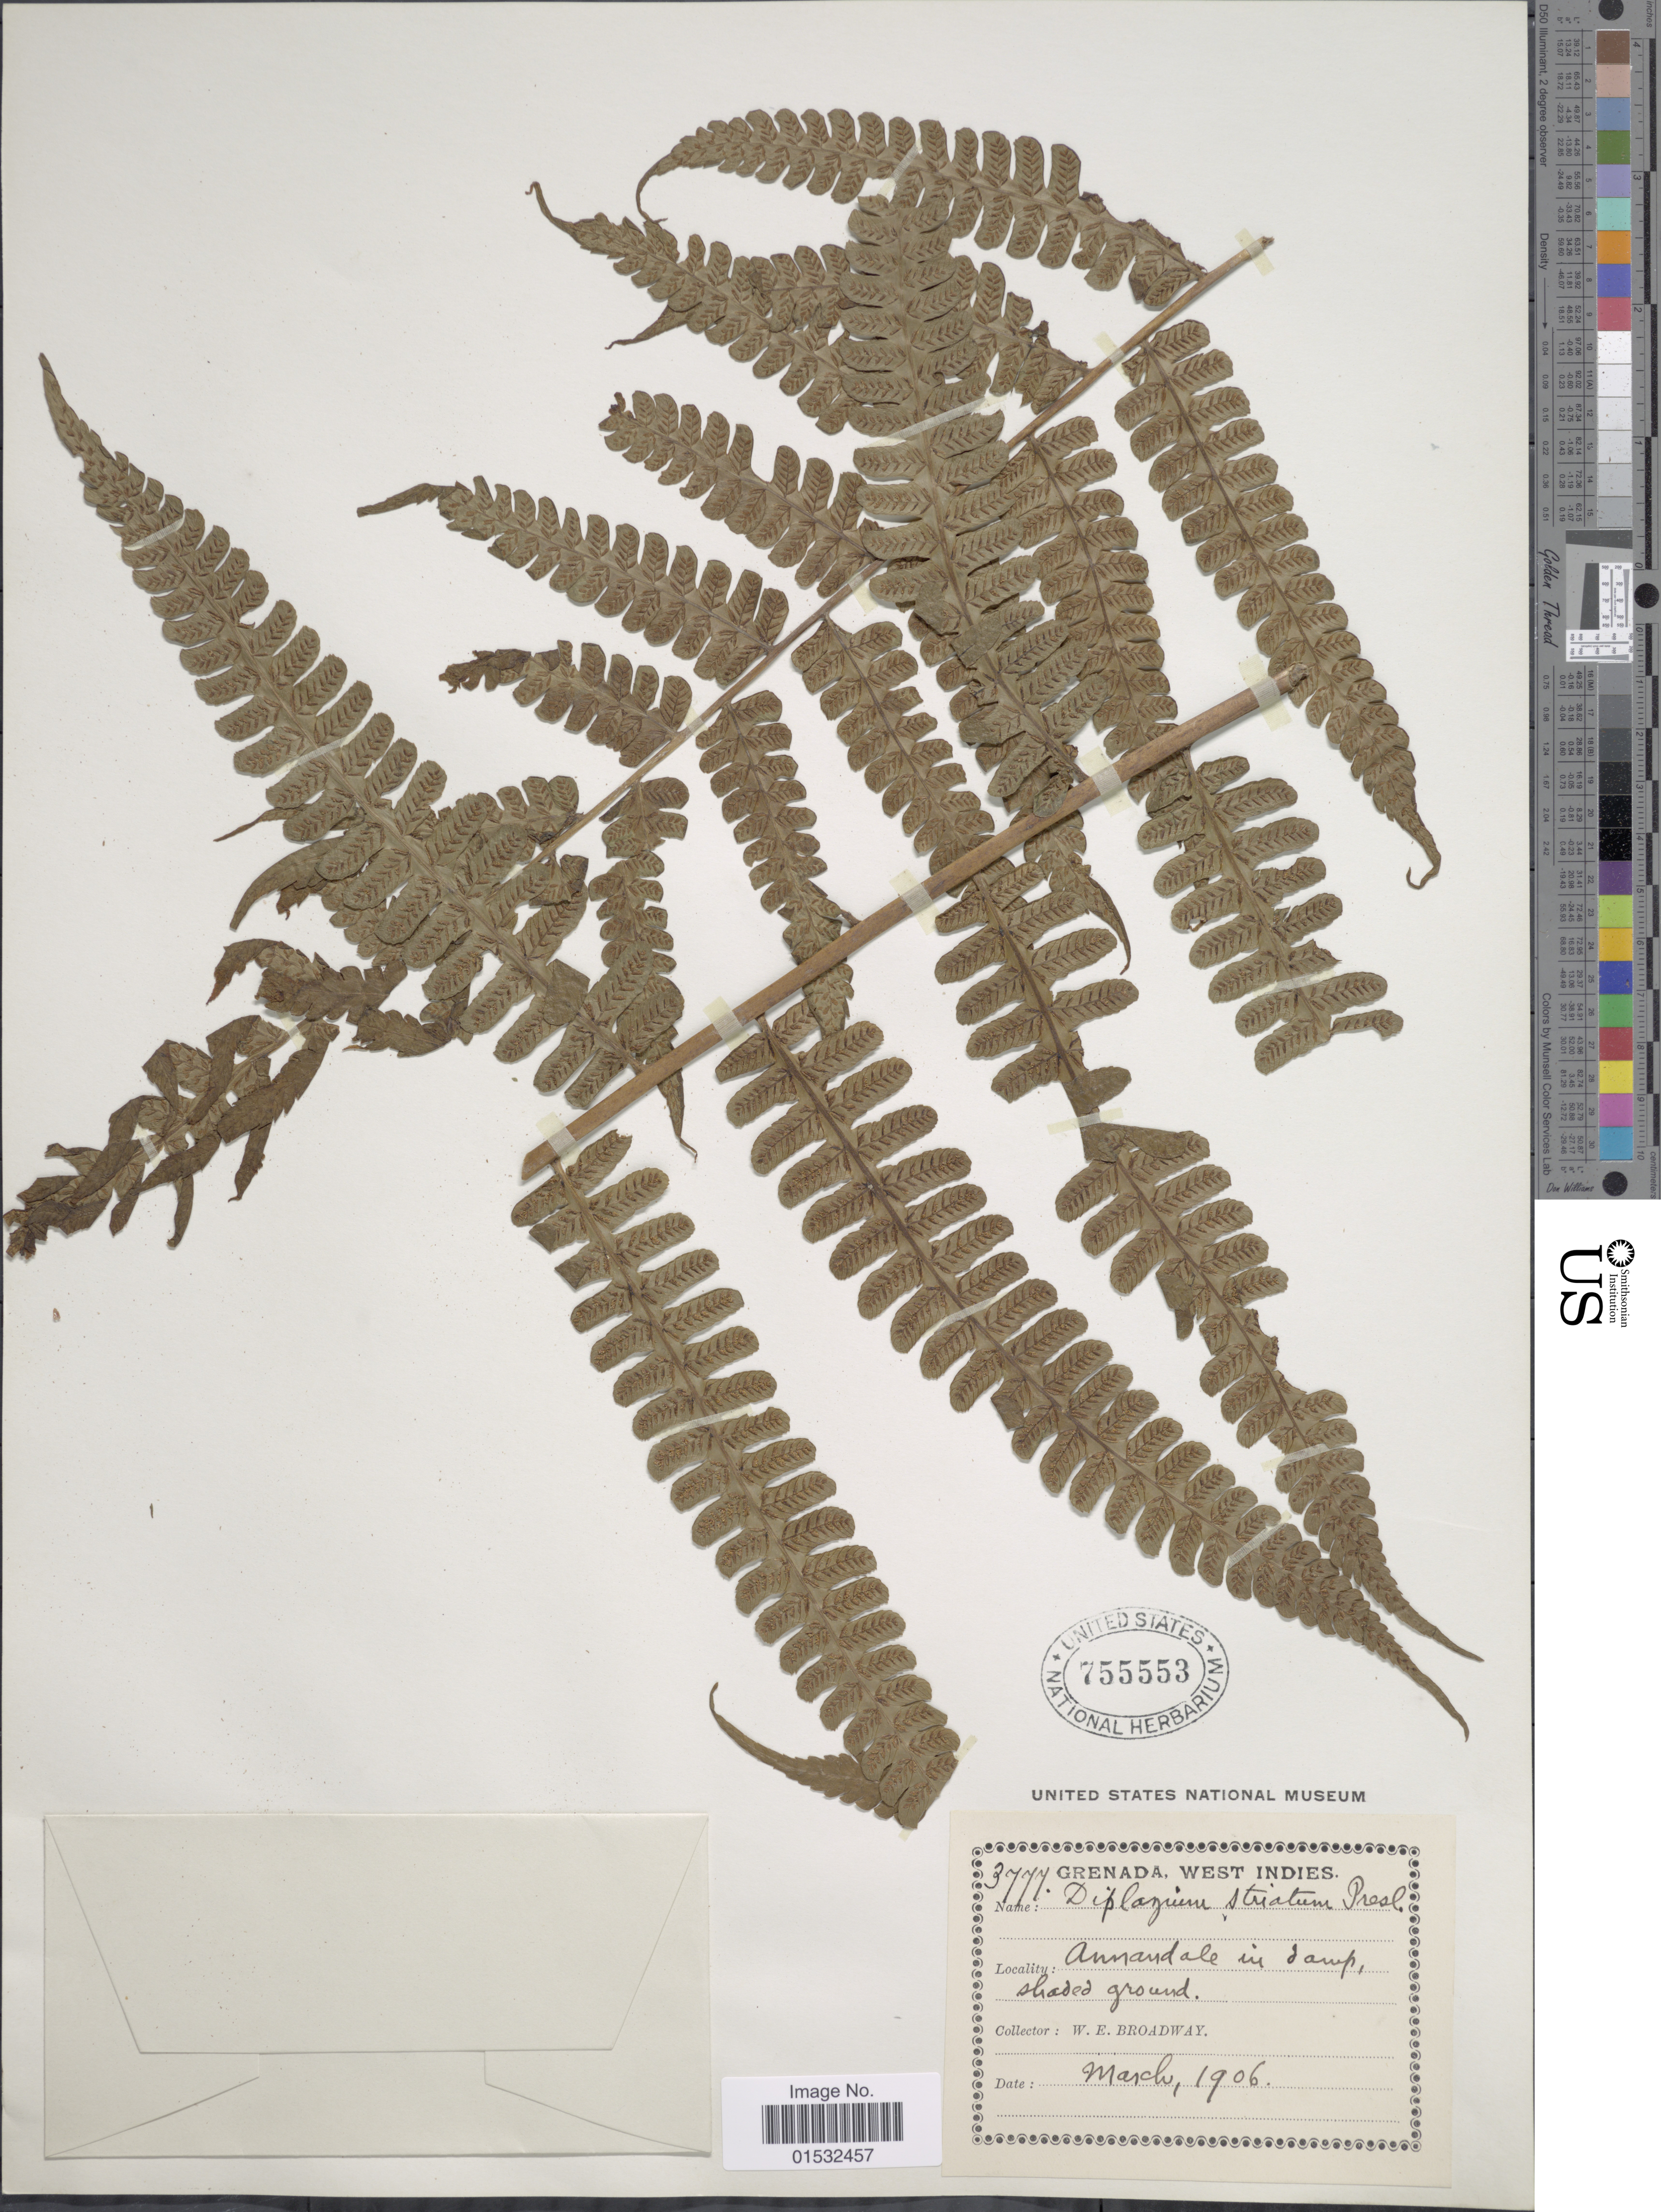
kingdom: Plantae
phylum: Tracheophyta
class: Polypodiopsida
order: Polypodiales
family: Athyriaceae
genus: Diplazium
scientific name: Diplazium striatum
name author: (L.) C. Presl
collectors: W. E. Broadway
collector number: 3777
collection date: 1906-03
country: Grenada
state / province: Saint George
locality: Annandale in damp, shaded ground.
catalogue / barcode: US 755553